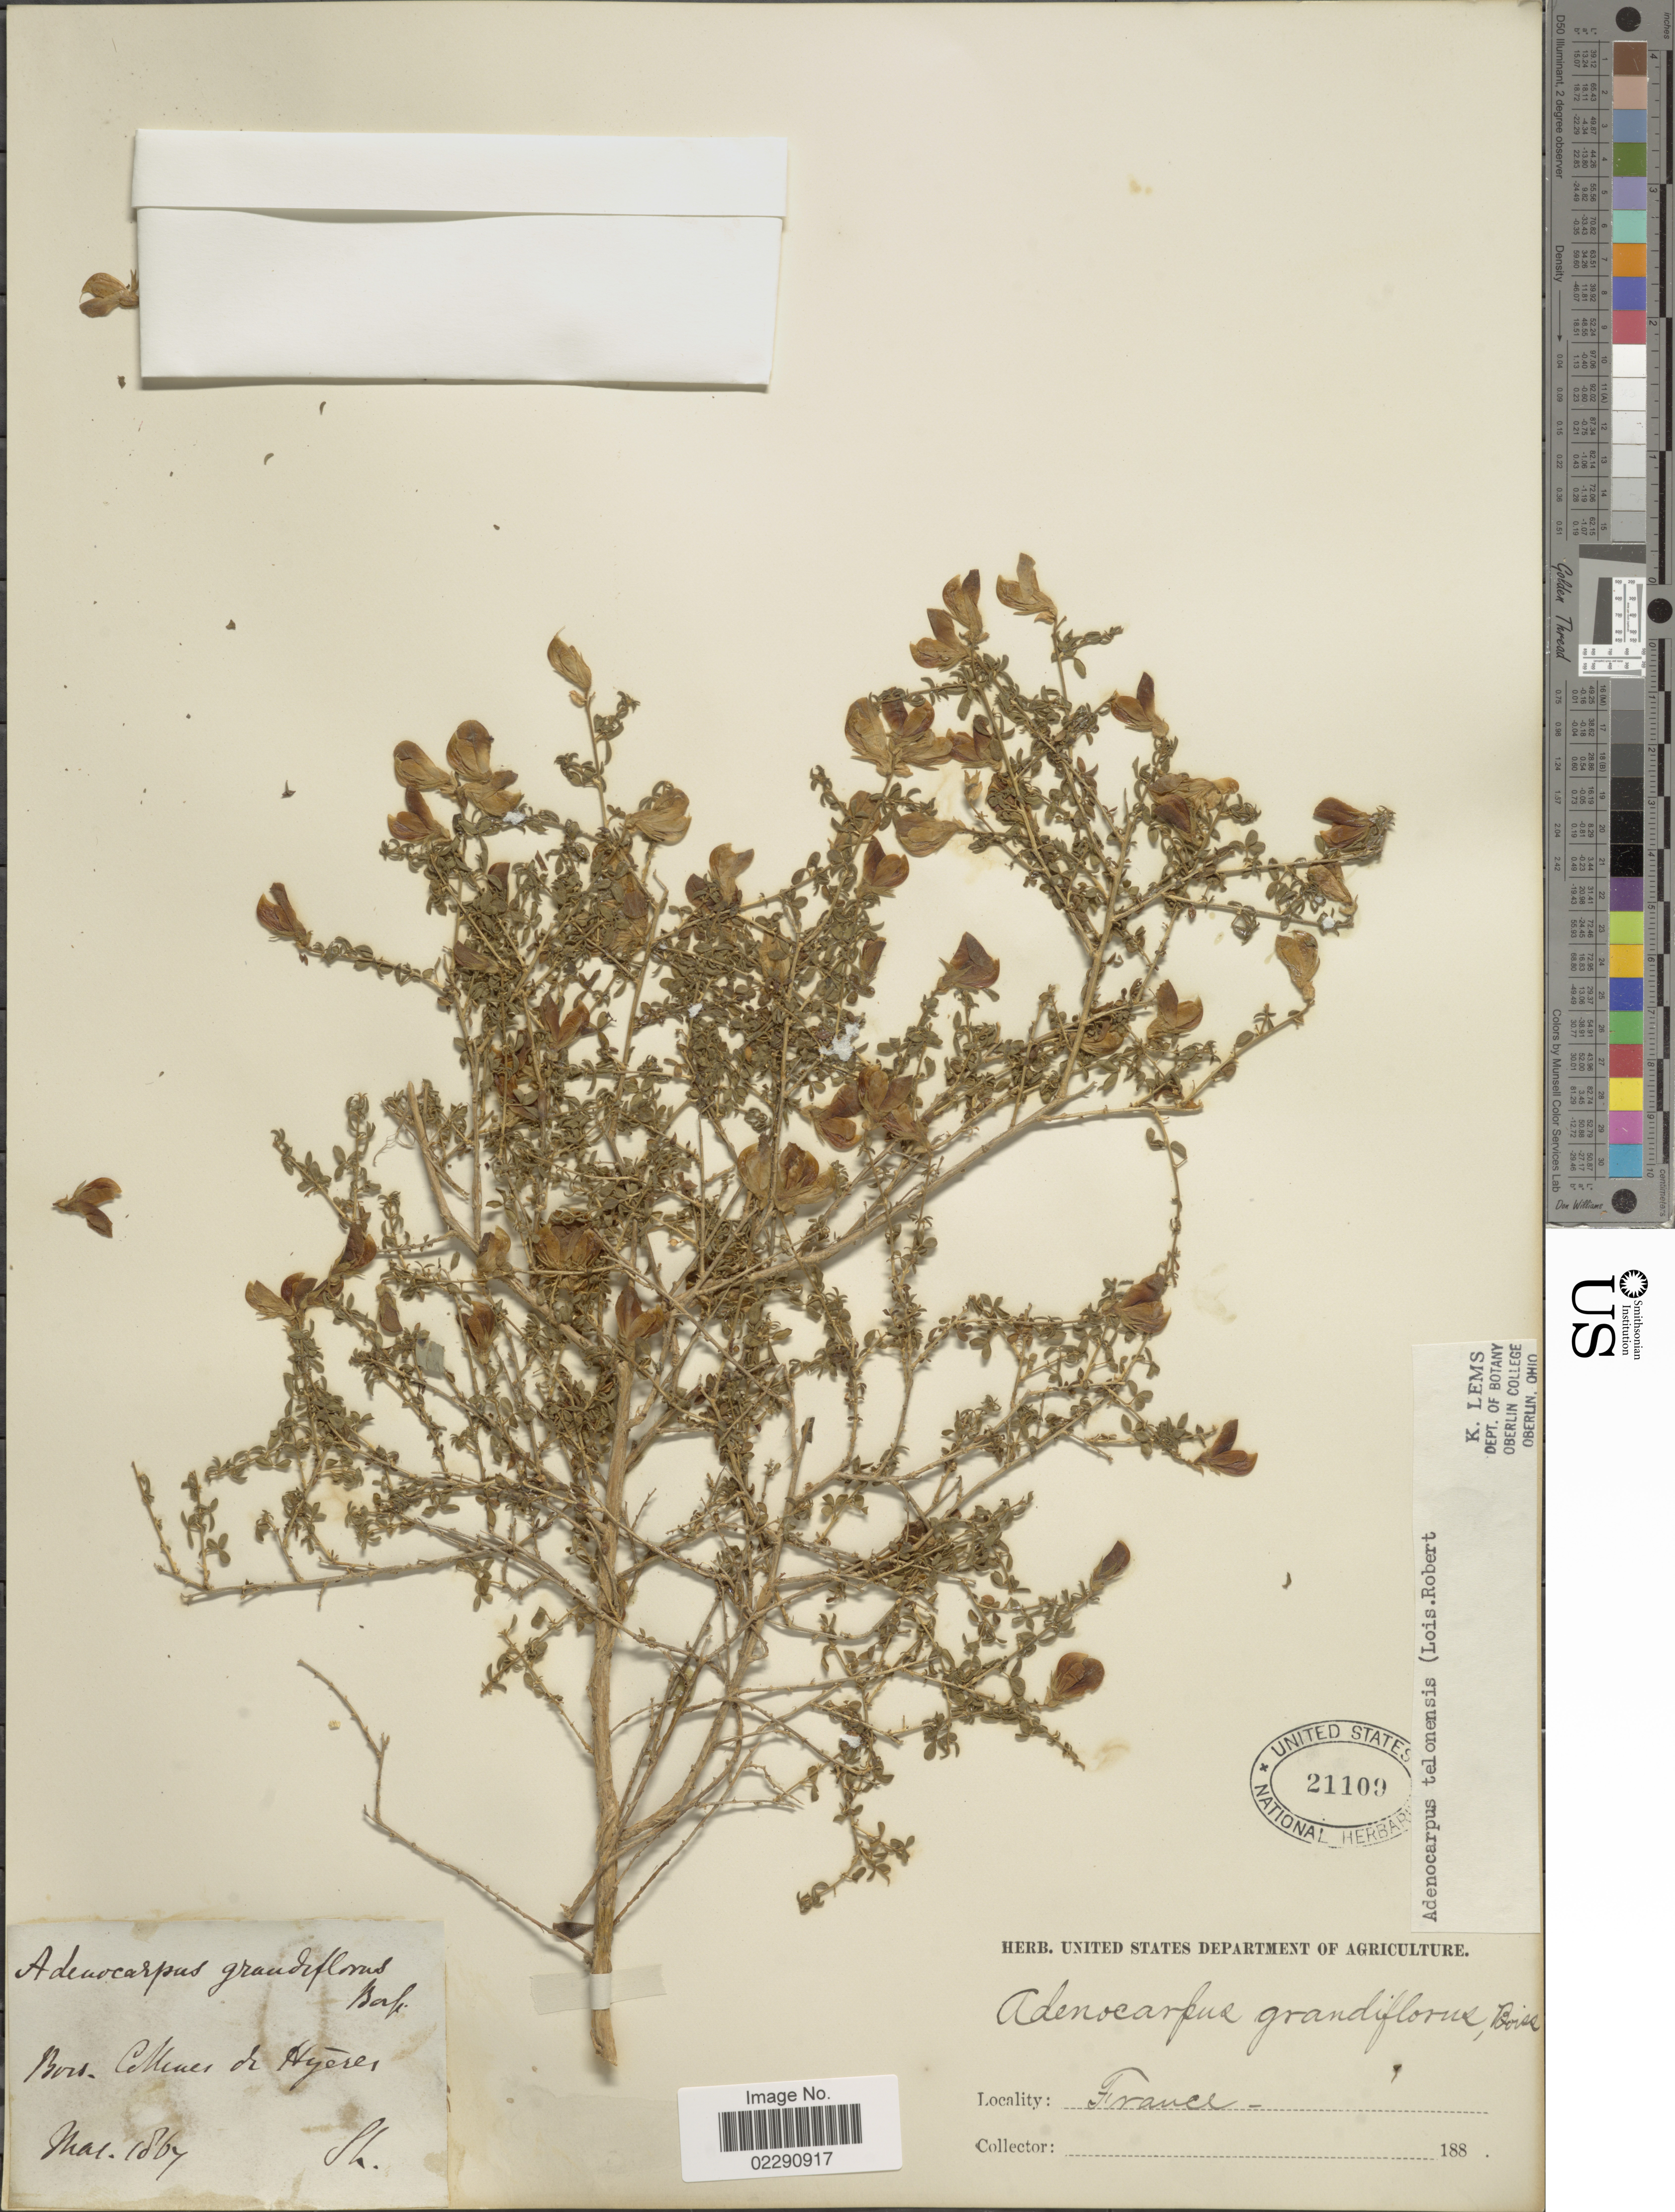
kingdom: Plantae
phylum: Tracheophyta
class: Magnoliopsida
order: Fabales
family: Fabaceae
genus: Adenocarpus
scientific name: Adenocarpus telonensis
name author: (Loisel.) DC.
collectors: Sh.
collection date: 1867-03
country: France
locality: Collines de Hyeres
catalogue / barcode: US 21109